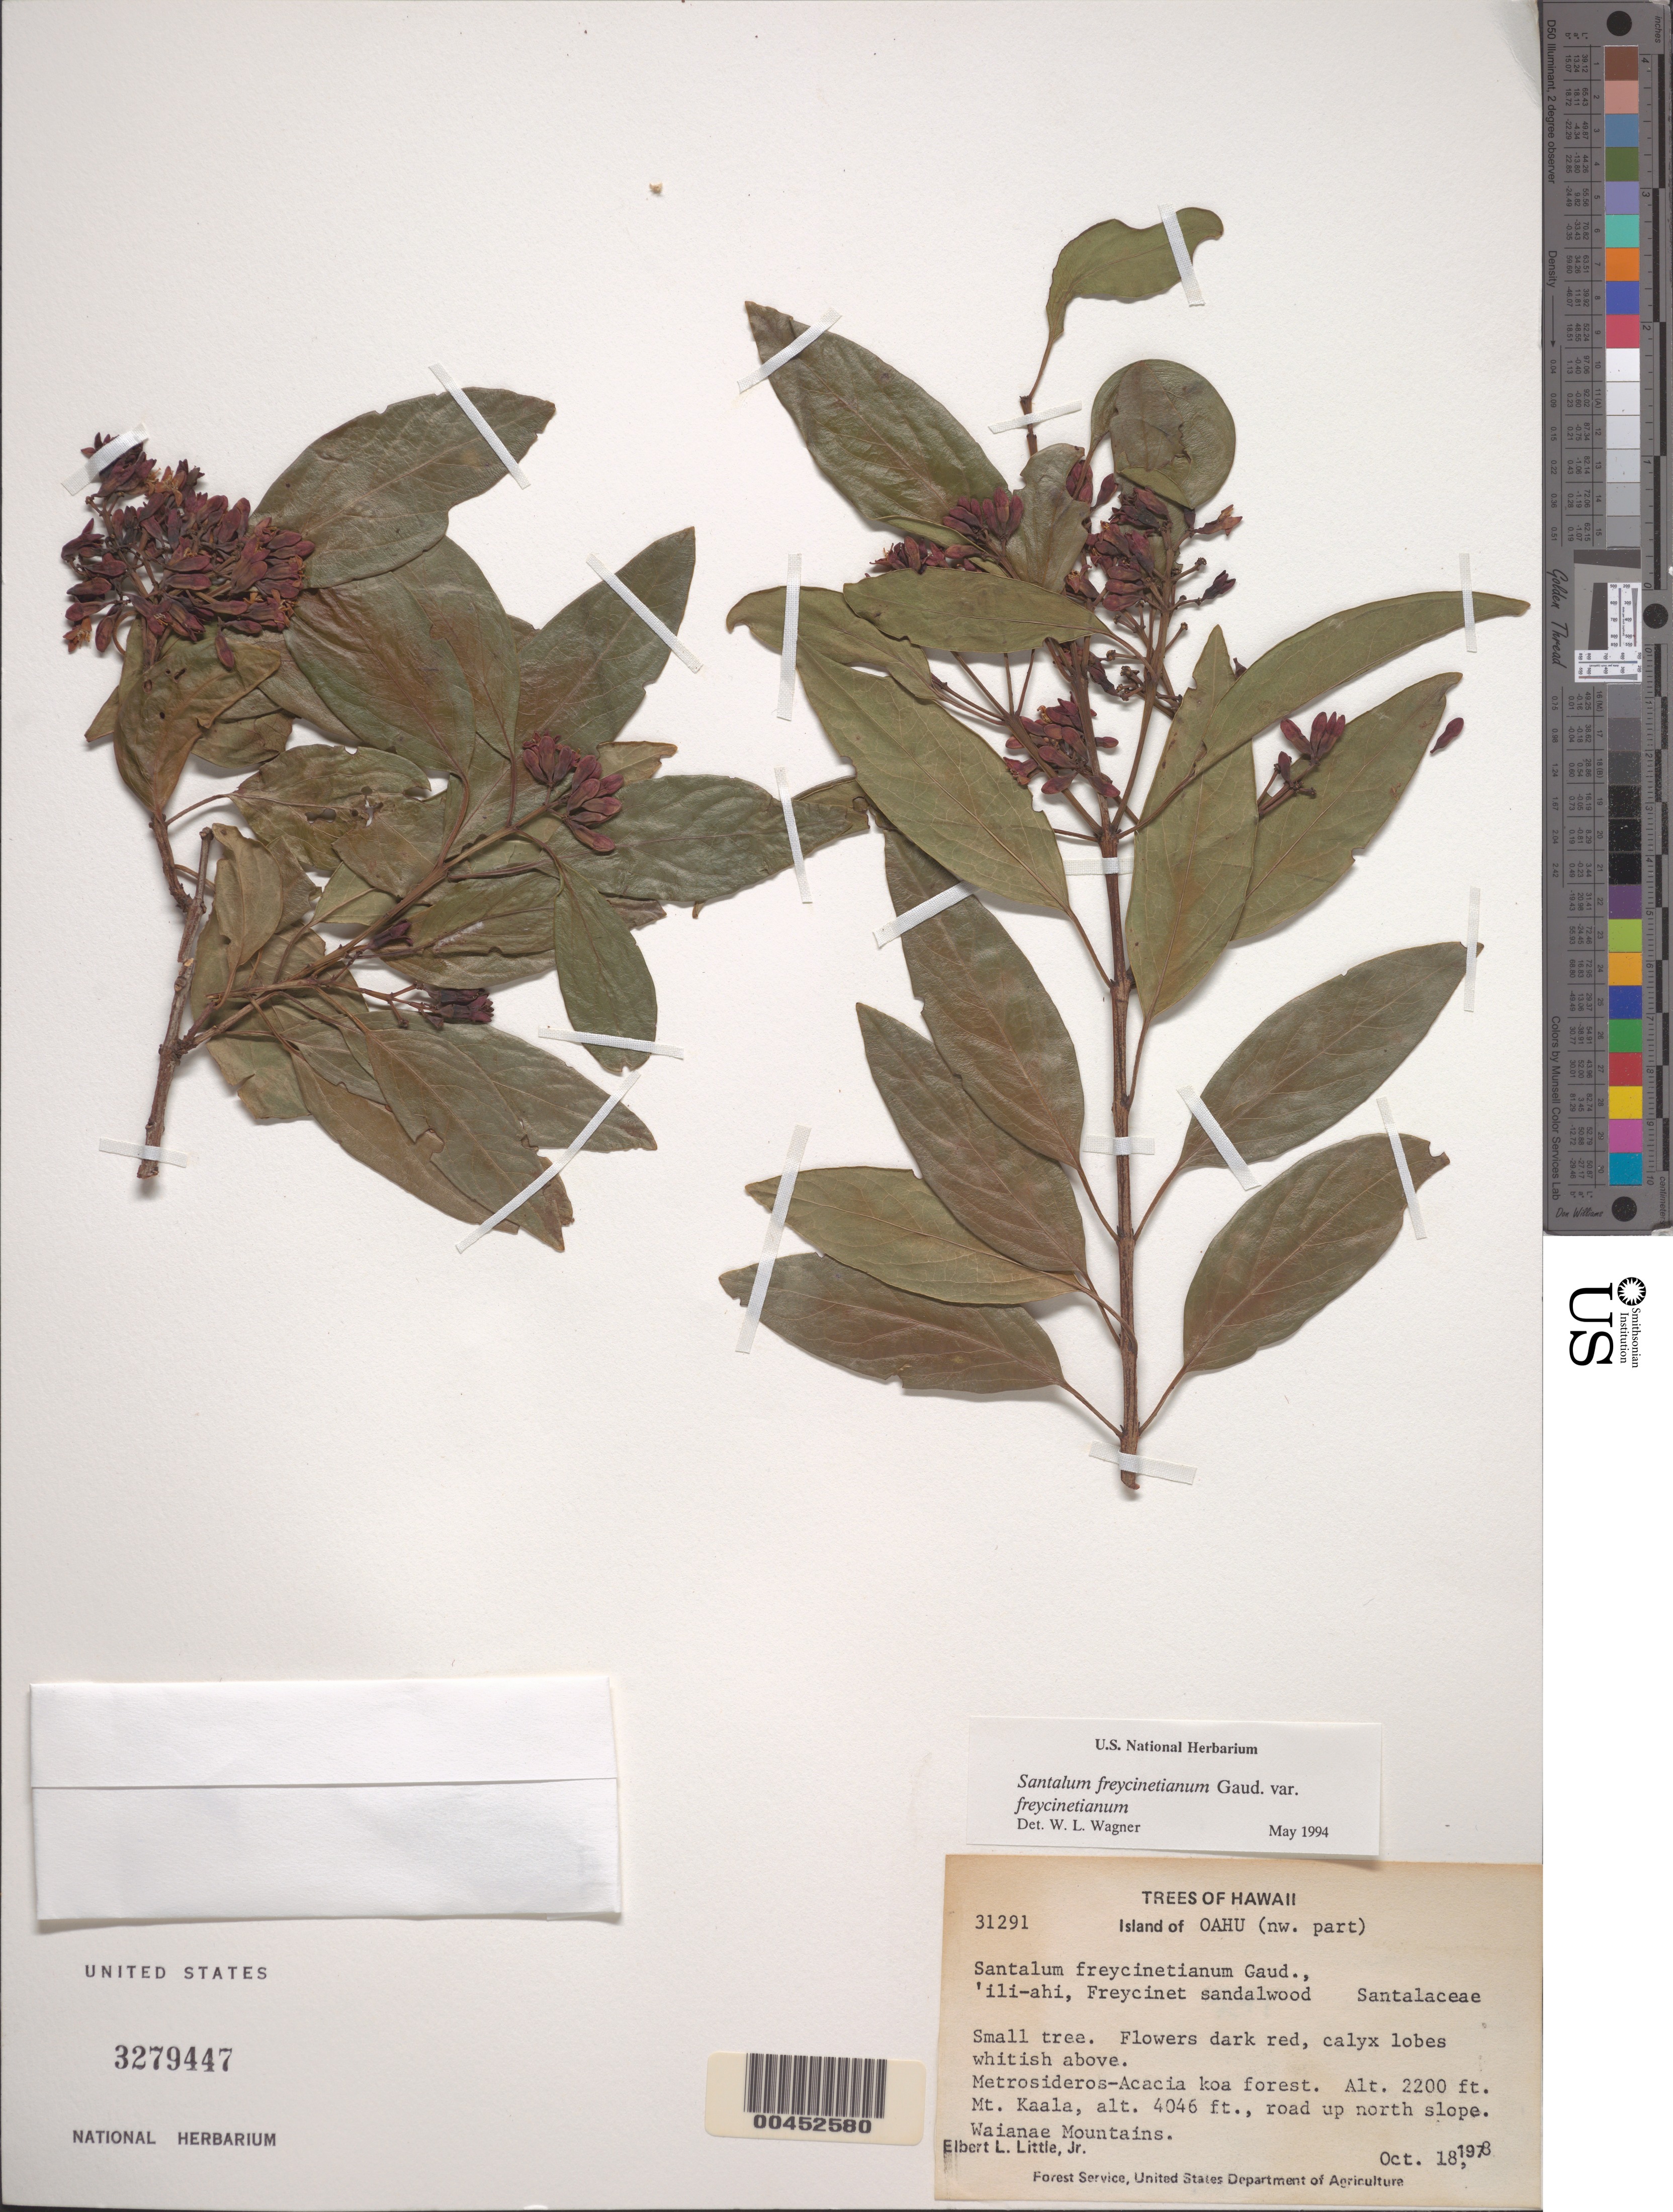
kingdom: Plantae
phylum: Tracheophyta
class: Magnoliopsida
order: Santalales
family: Santalaceae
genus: Santalum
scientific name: Santalum freycinetianum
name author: Gaudich.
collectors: E. L. Little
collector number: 31291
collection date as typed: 18 Oct 1978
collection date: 1978-10-18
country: United States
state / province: Hawaii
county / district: Honolulu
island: Oahu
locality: NW part of Oahu, Mt. Kaala, road up north slope, Waianae Mountains.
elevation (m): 671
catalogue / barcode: US 3279447